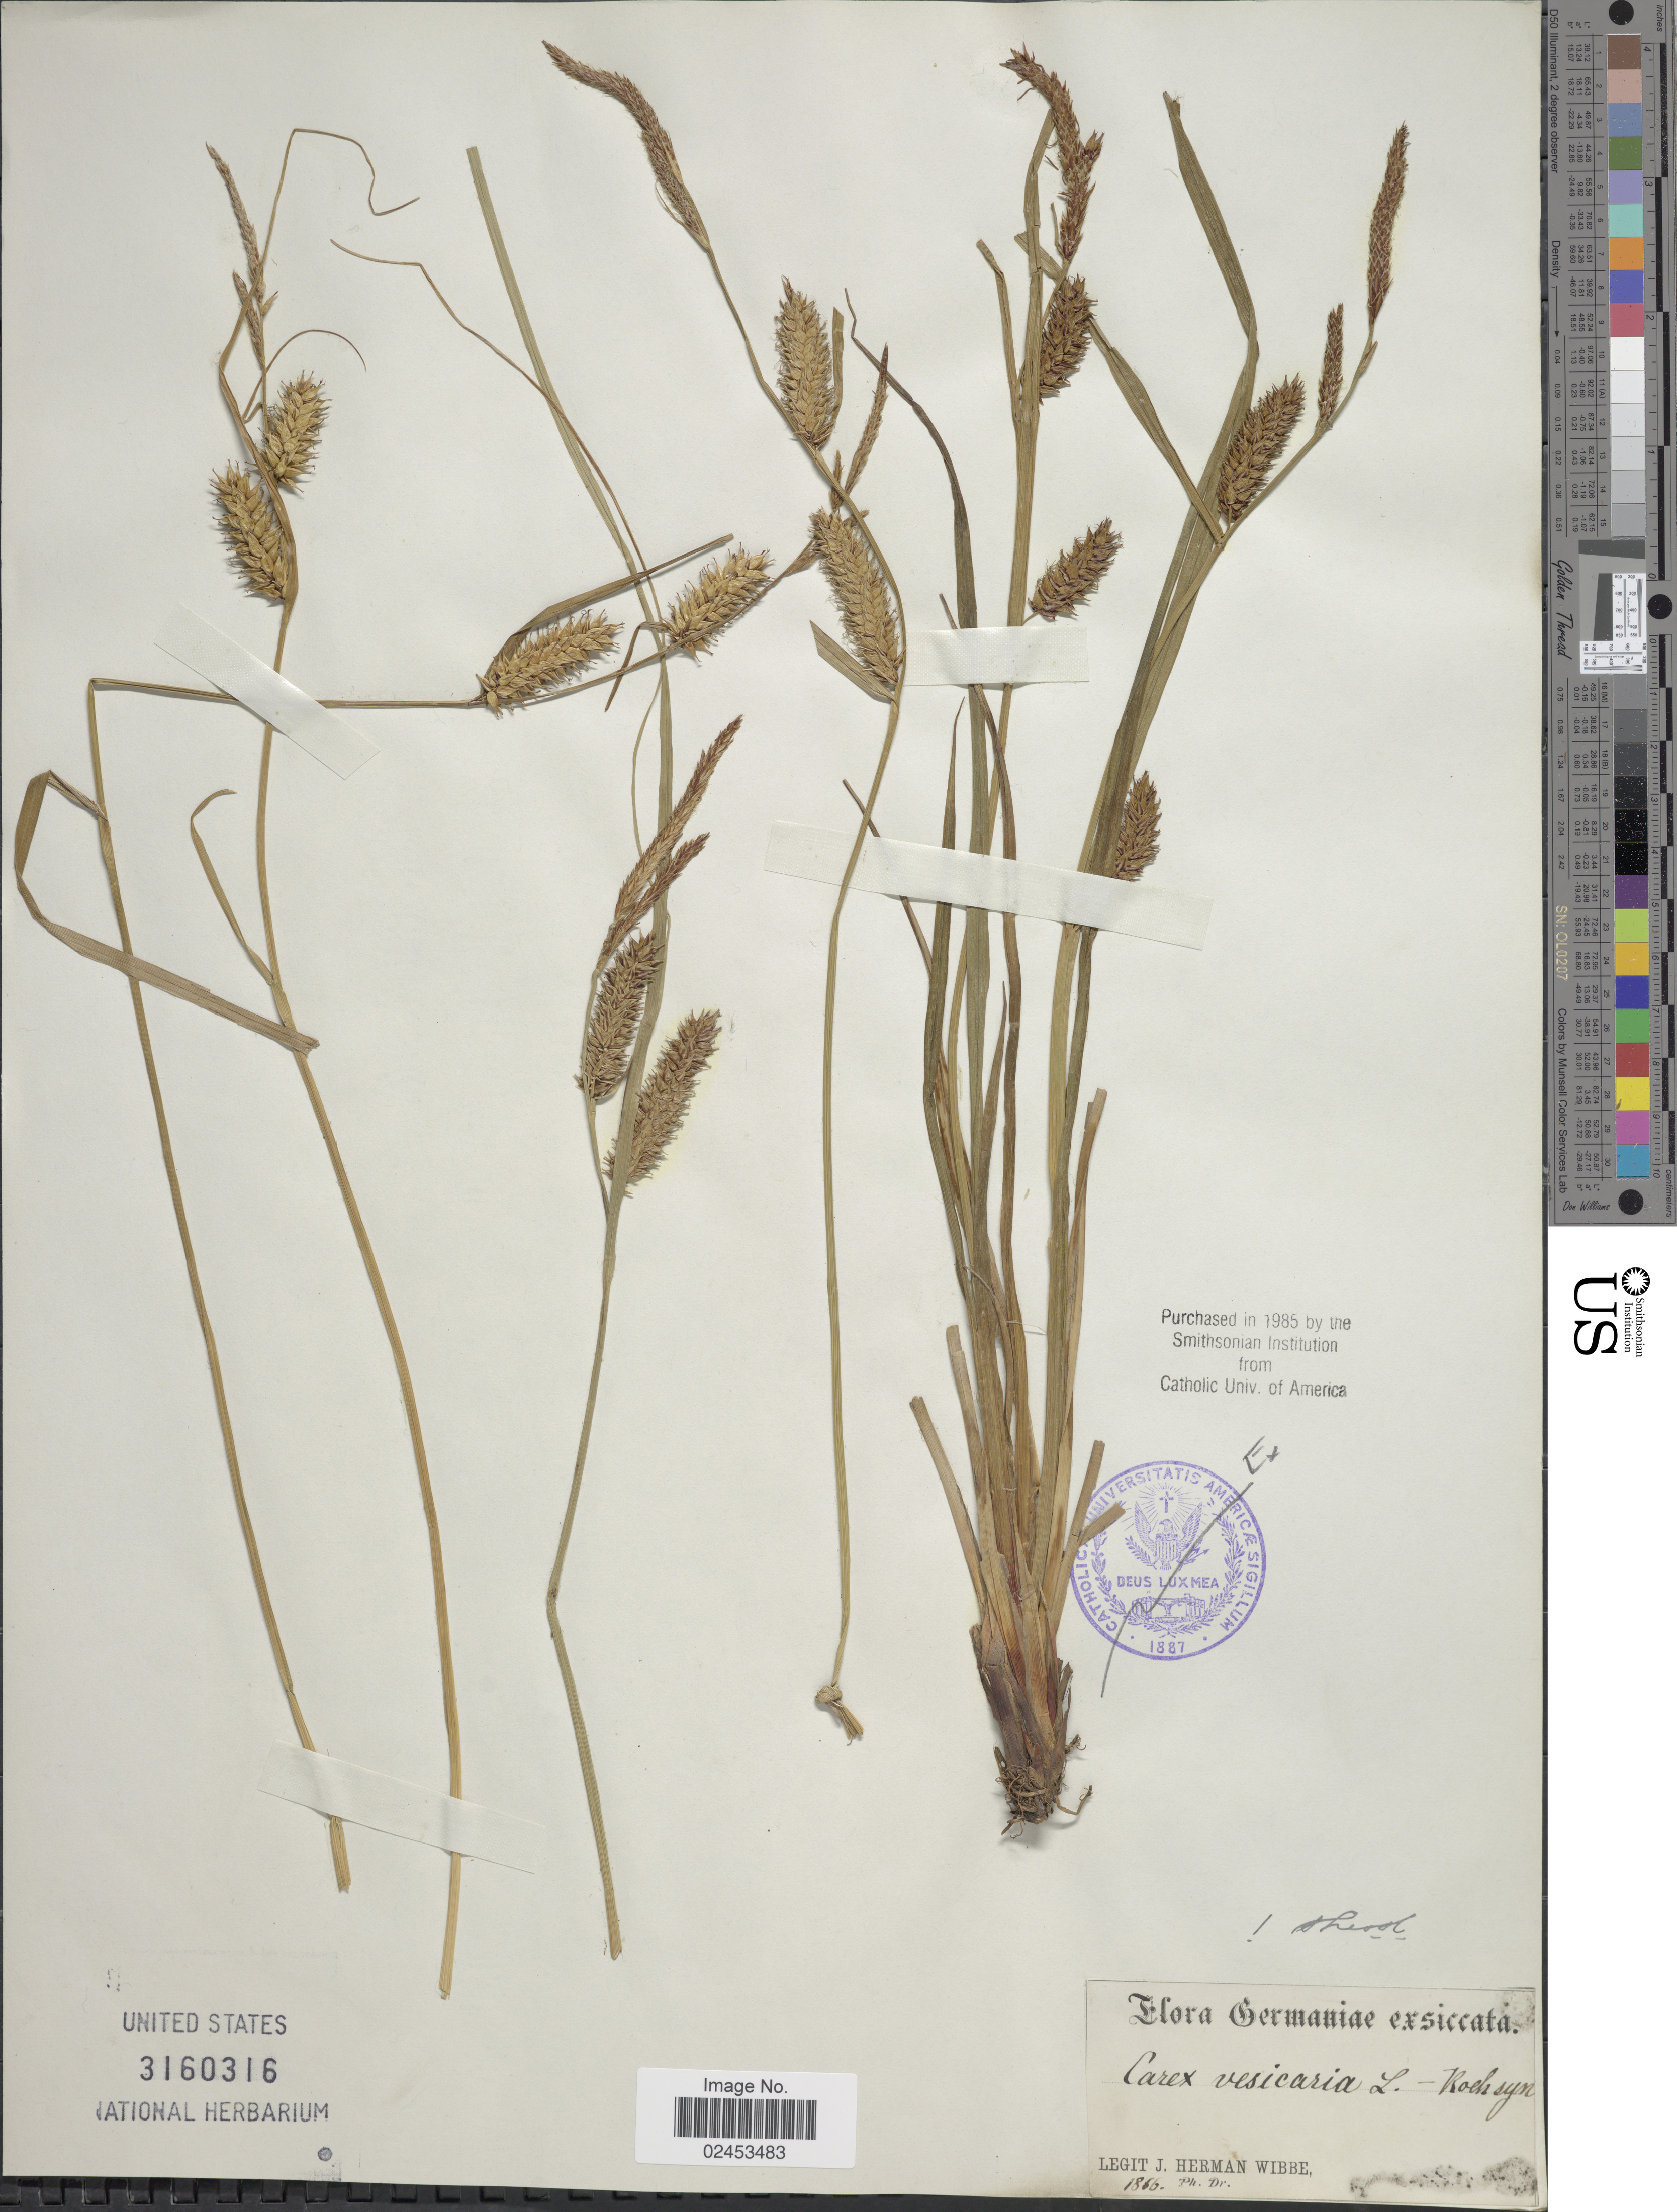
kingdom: Plantae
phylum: Tracheophyta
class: Liliopsida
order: Poales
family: Cyperaceae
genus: Carex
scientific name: Carex vesicaria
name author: L.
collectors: J. Wibbe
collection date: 1866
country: Germany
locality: Germaniae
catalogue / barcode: US 3160316